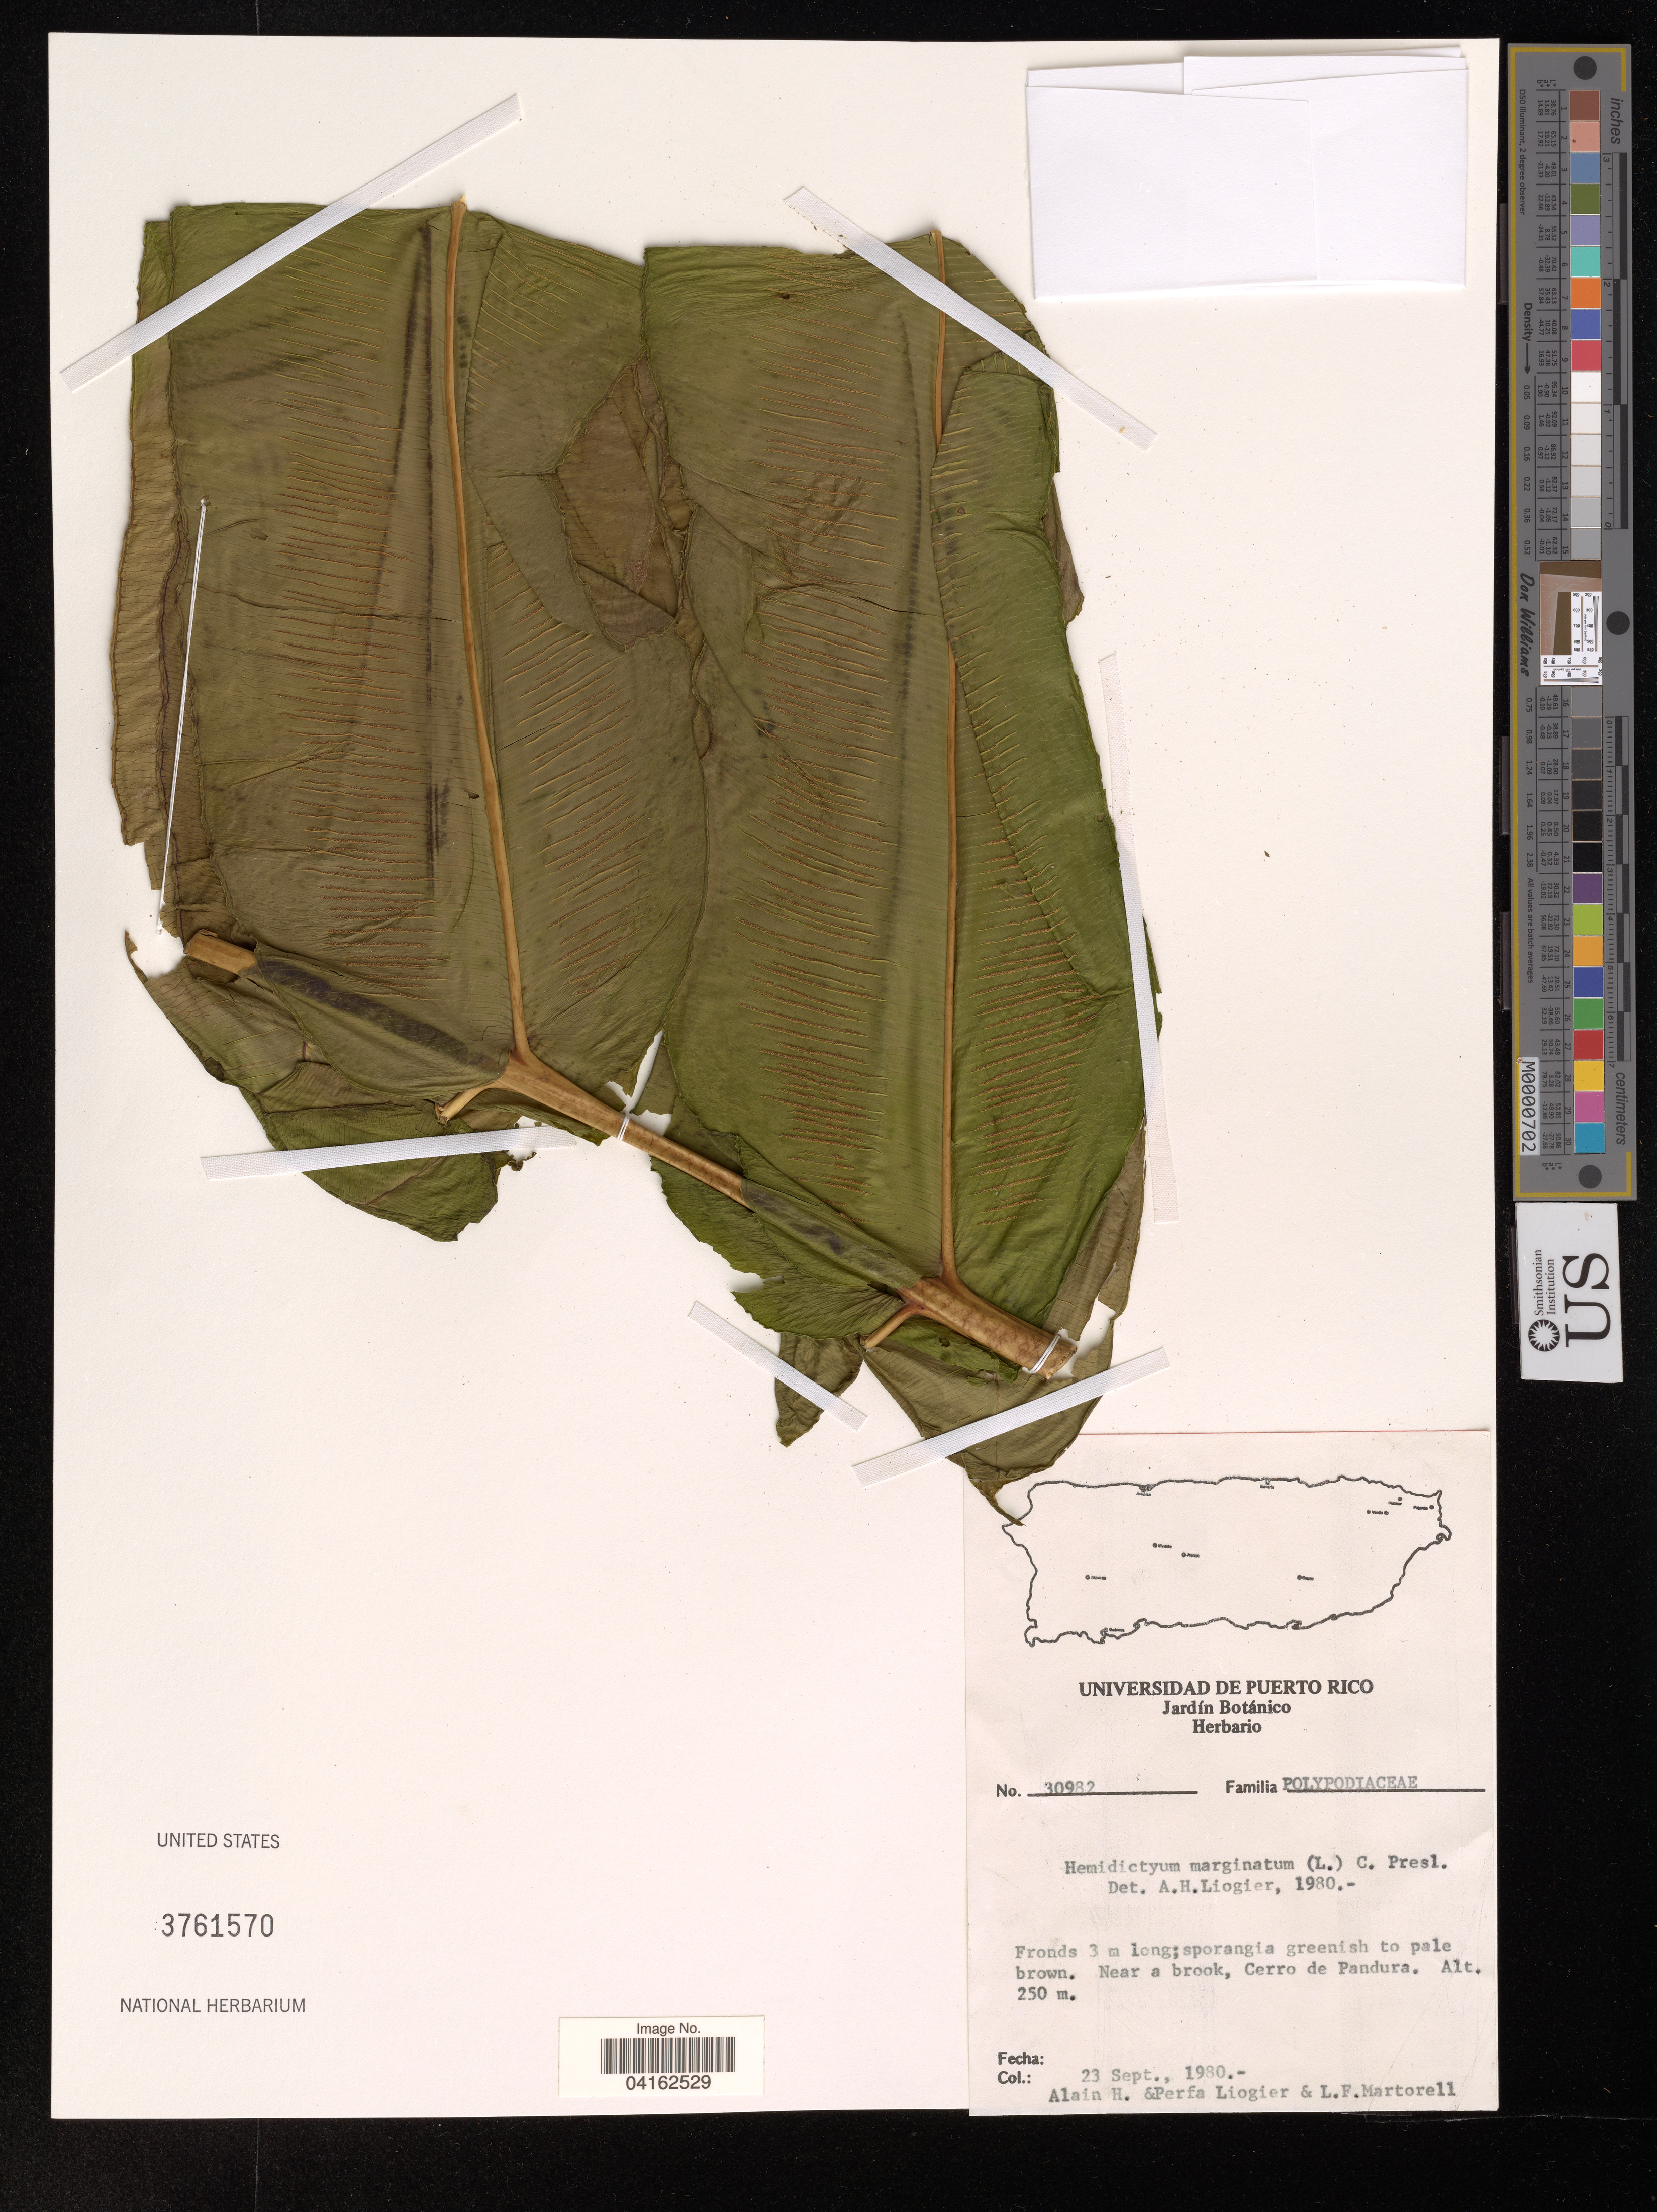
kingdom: Plantae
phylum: Tracheophyta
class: Polypodiopsida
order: Polypodiales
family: Hemidictyaceae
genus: Hemidictyum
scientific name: Hemidictyum marginatum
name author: (L.) C. Presl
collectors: A. H. Liogier, P. Liogier & L. Martorell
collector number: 30982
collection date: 1980-09-23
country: Puerto Rico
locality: Near a brook, Cerro de Pandura.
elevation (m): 250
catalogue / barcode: US 3761570